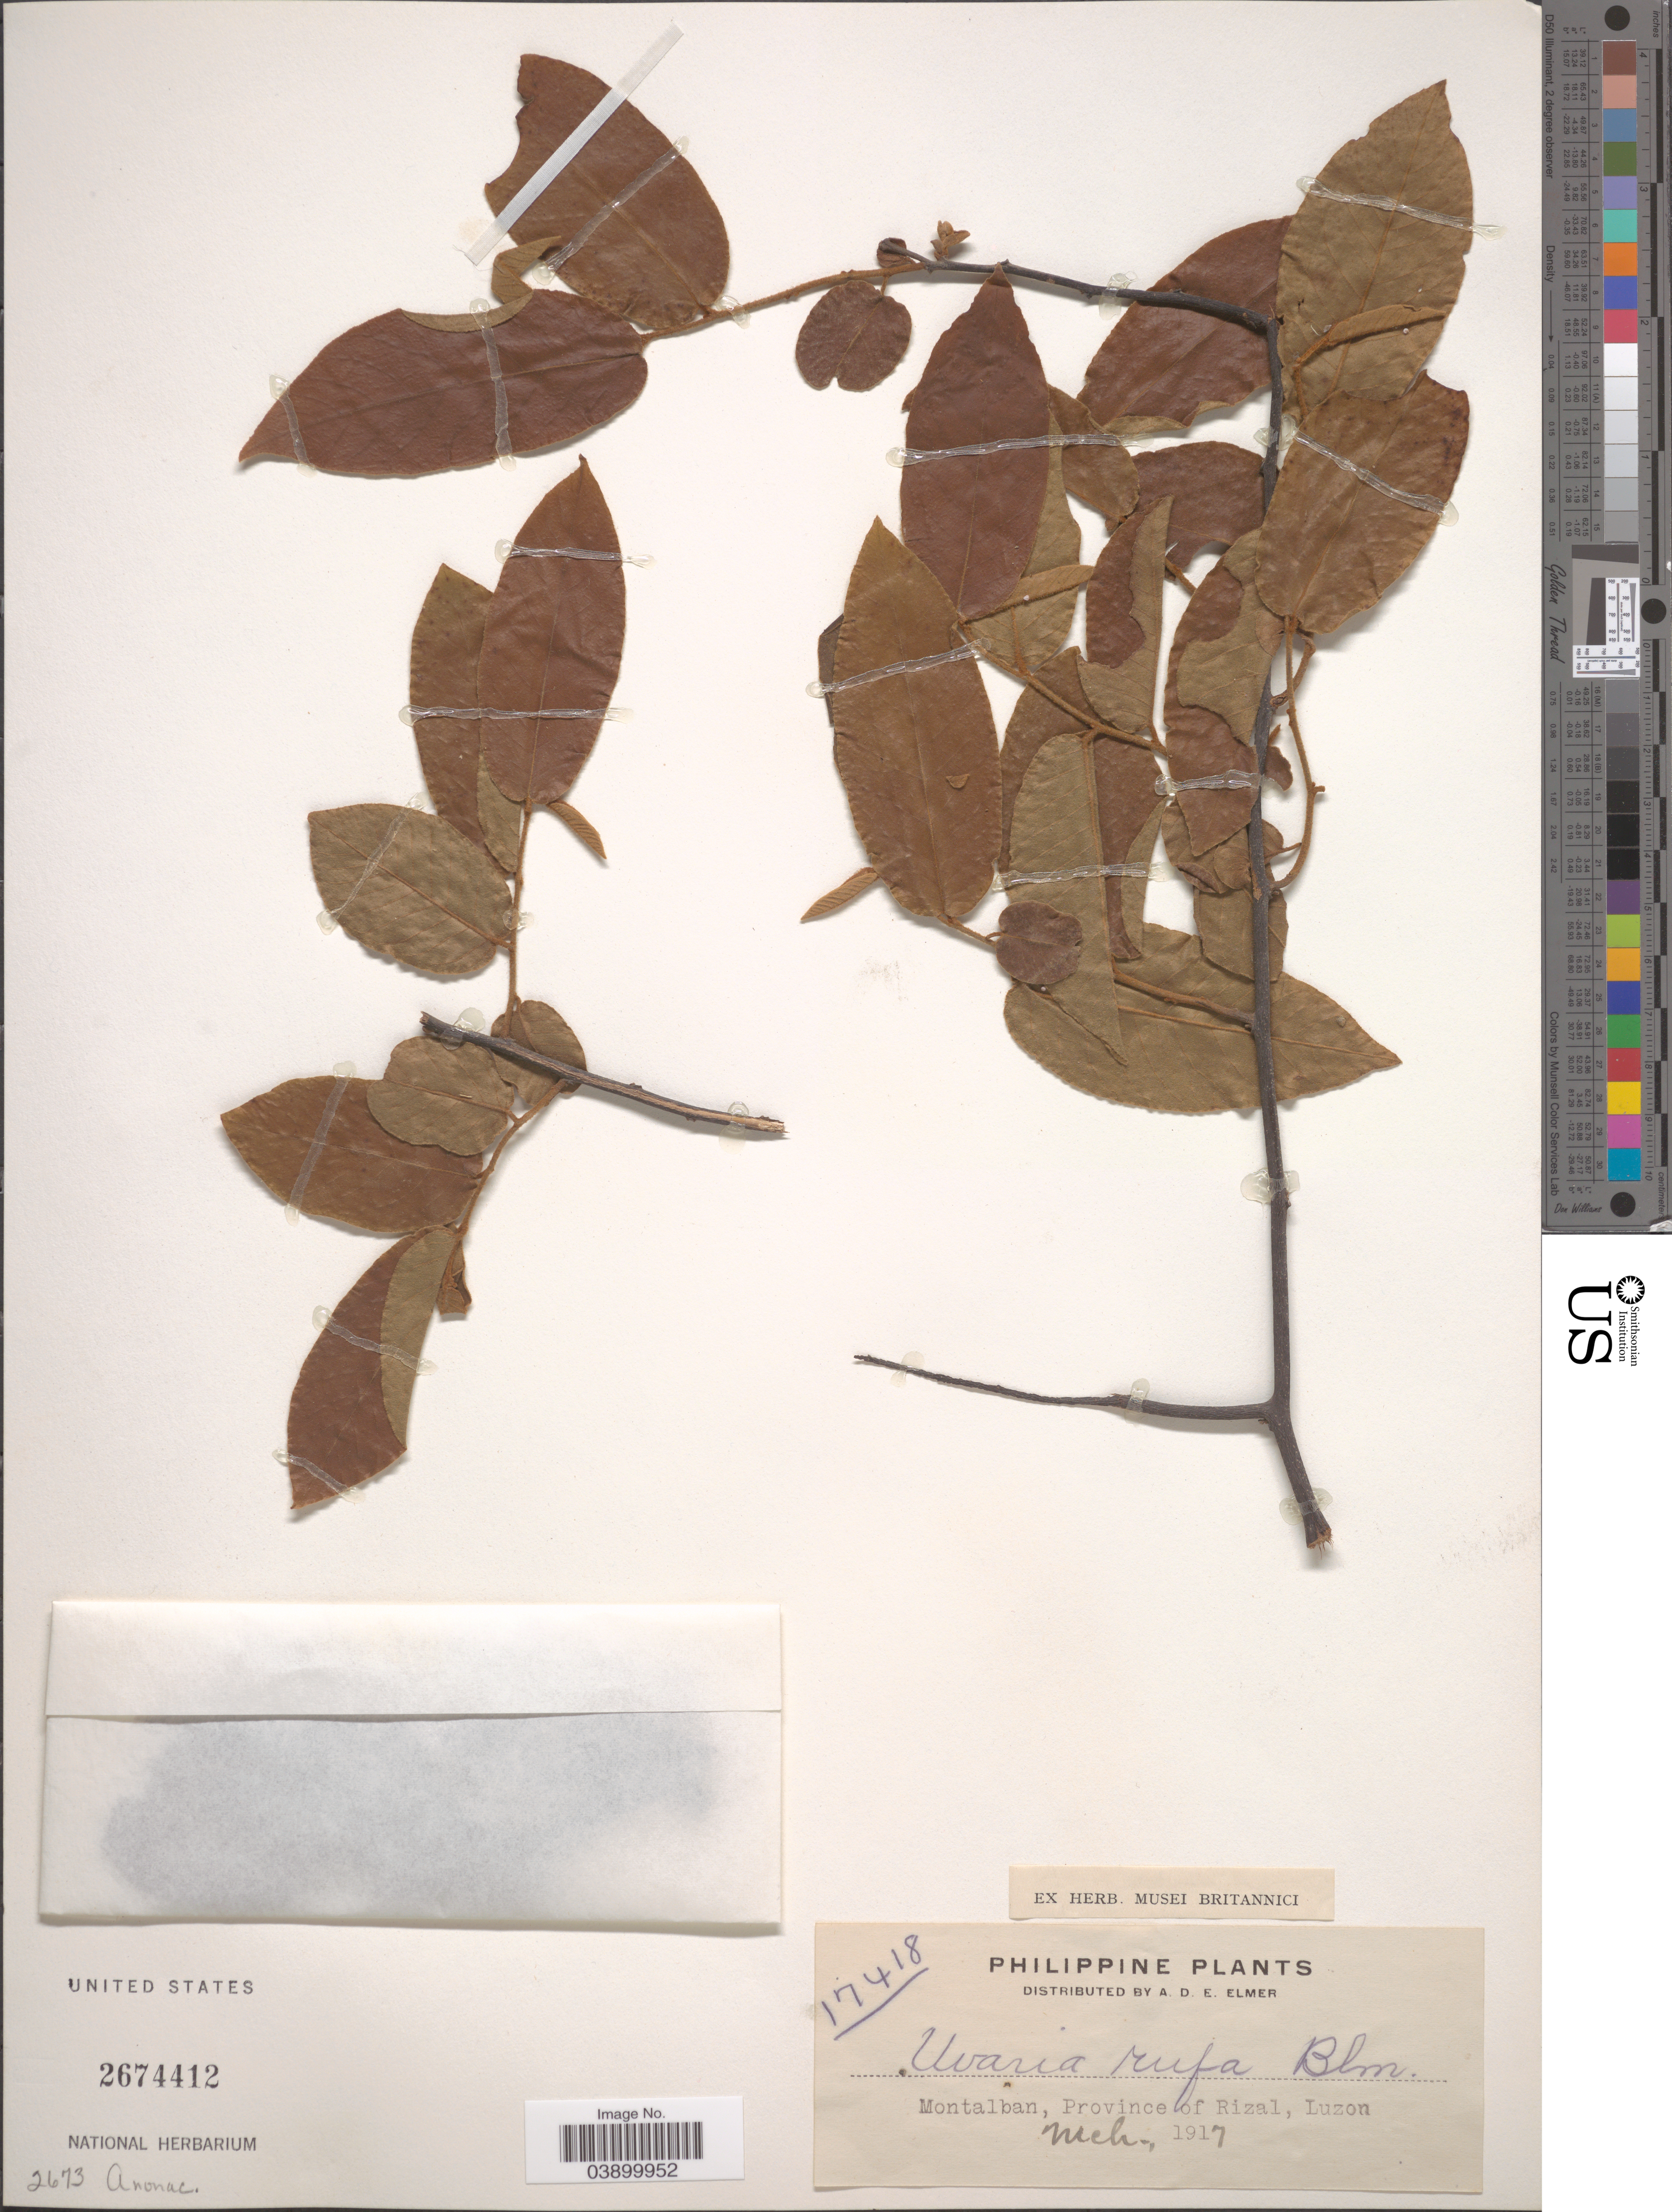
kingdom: Plantae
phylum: Tracheophyta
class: Magnoliopsida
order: Magnoliales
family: Annonaceae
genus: Uvaria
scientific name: Uvaria rufa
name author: Blume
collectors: A. D. E. Elmer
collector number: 17418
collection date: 1917-03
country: Philippines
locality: Montalban, Province of Rizal, Luzon.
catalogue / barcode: US 2674412